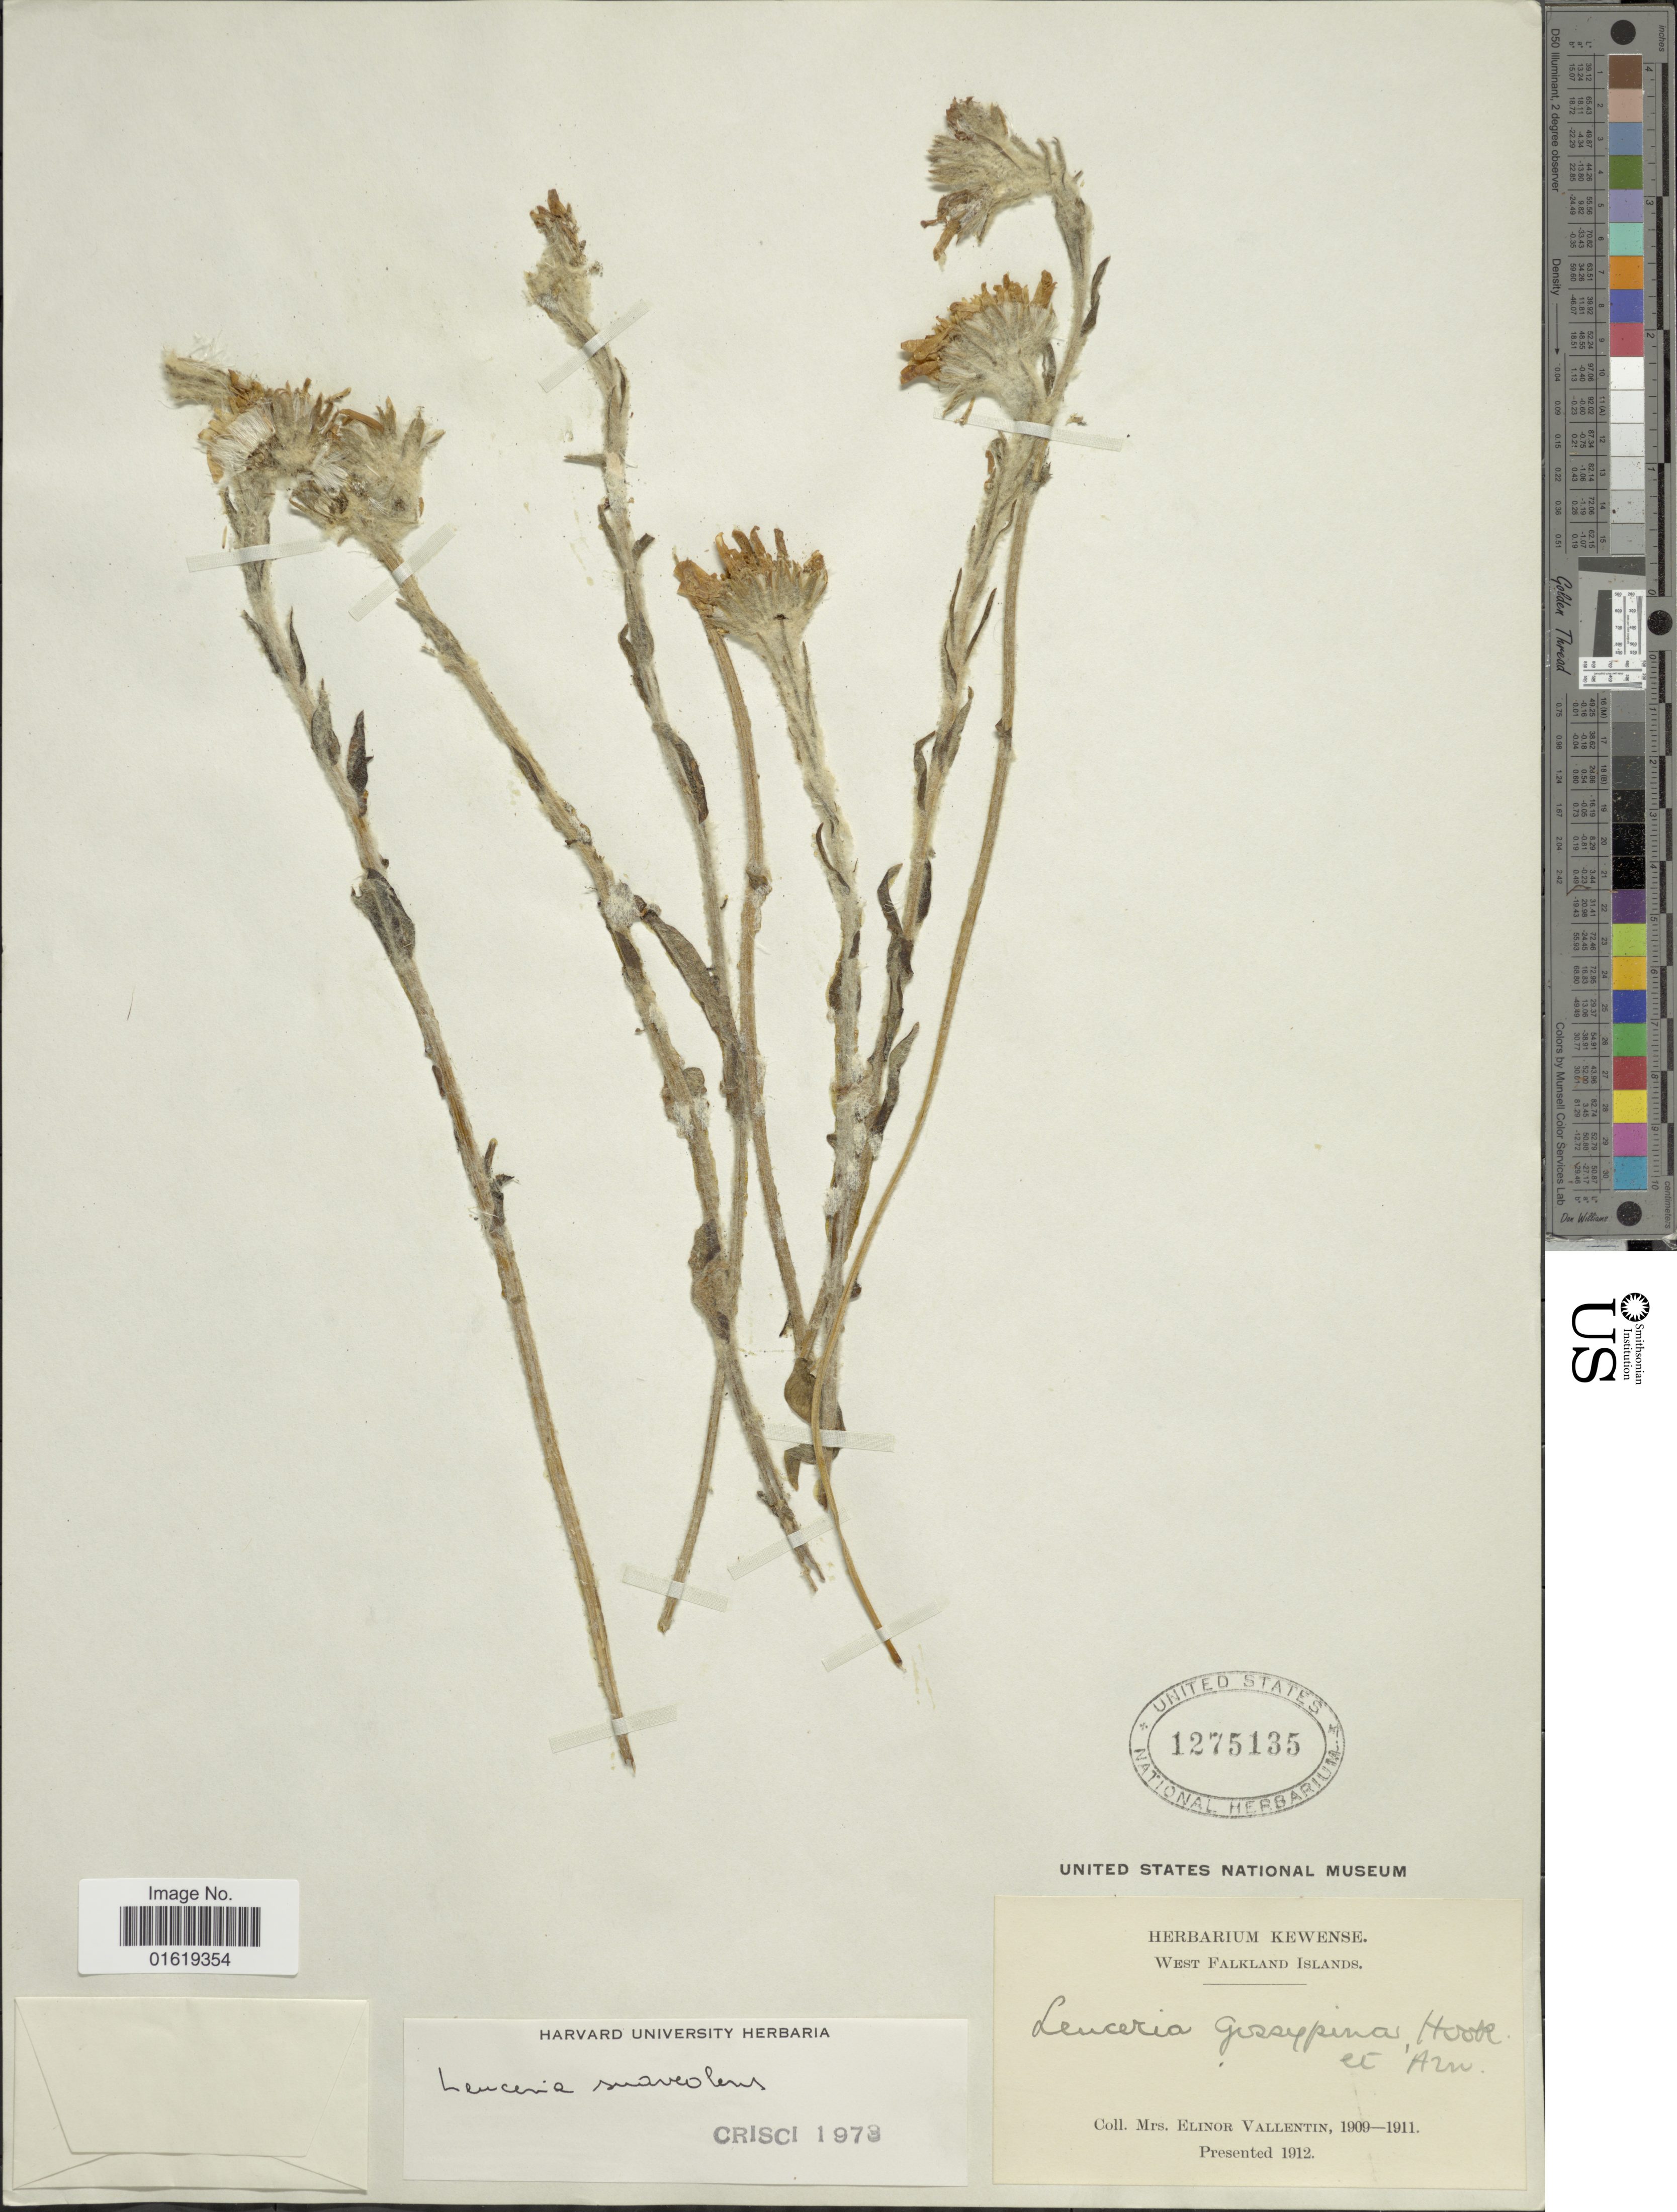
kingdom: Plantae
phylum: Tracheophyta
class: Magnoliopsida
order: Asterales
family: Asteraceae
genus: Leucheria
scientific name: Leucheria suaveolens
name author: (d'Urv.) Speg.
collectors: E. Vallentin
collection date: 1909/1911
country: Falkland Islands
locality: West Falkland Islands.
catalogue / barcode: US 1275135